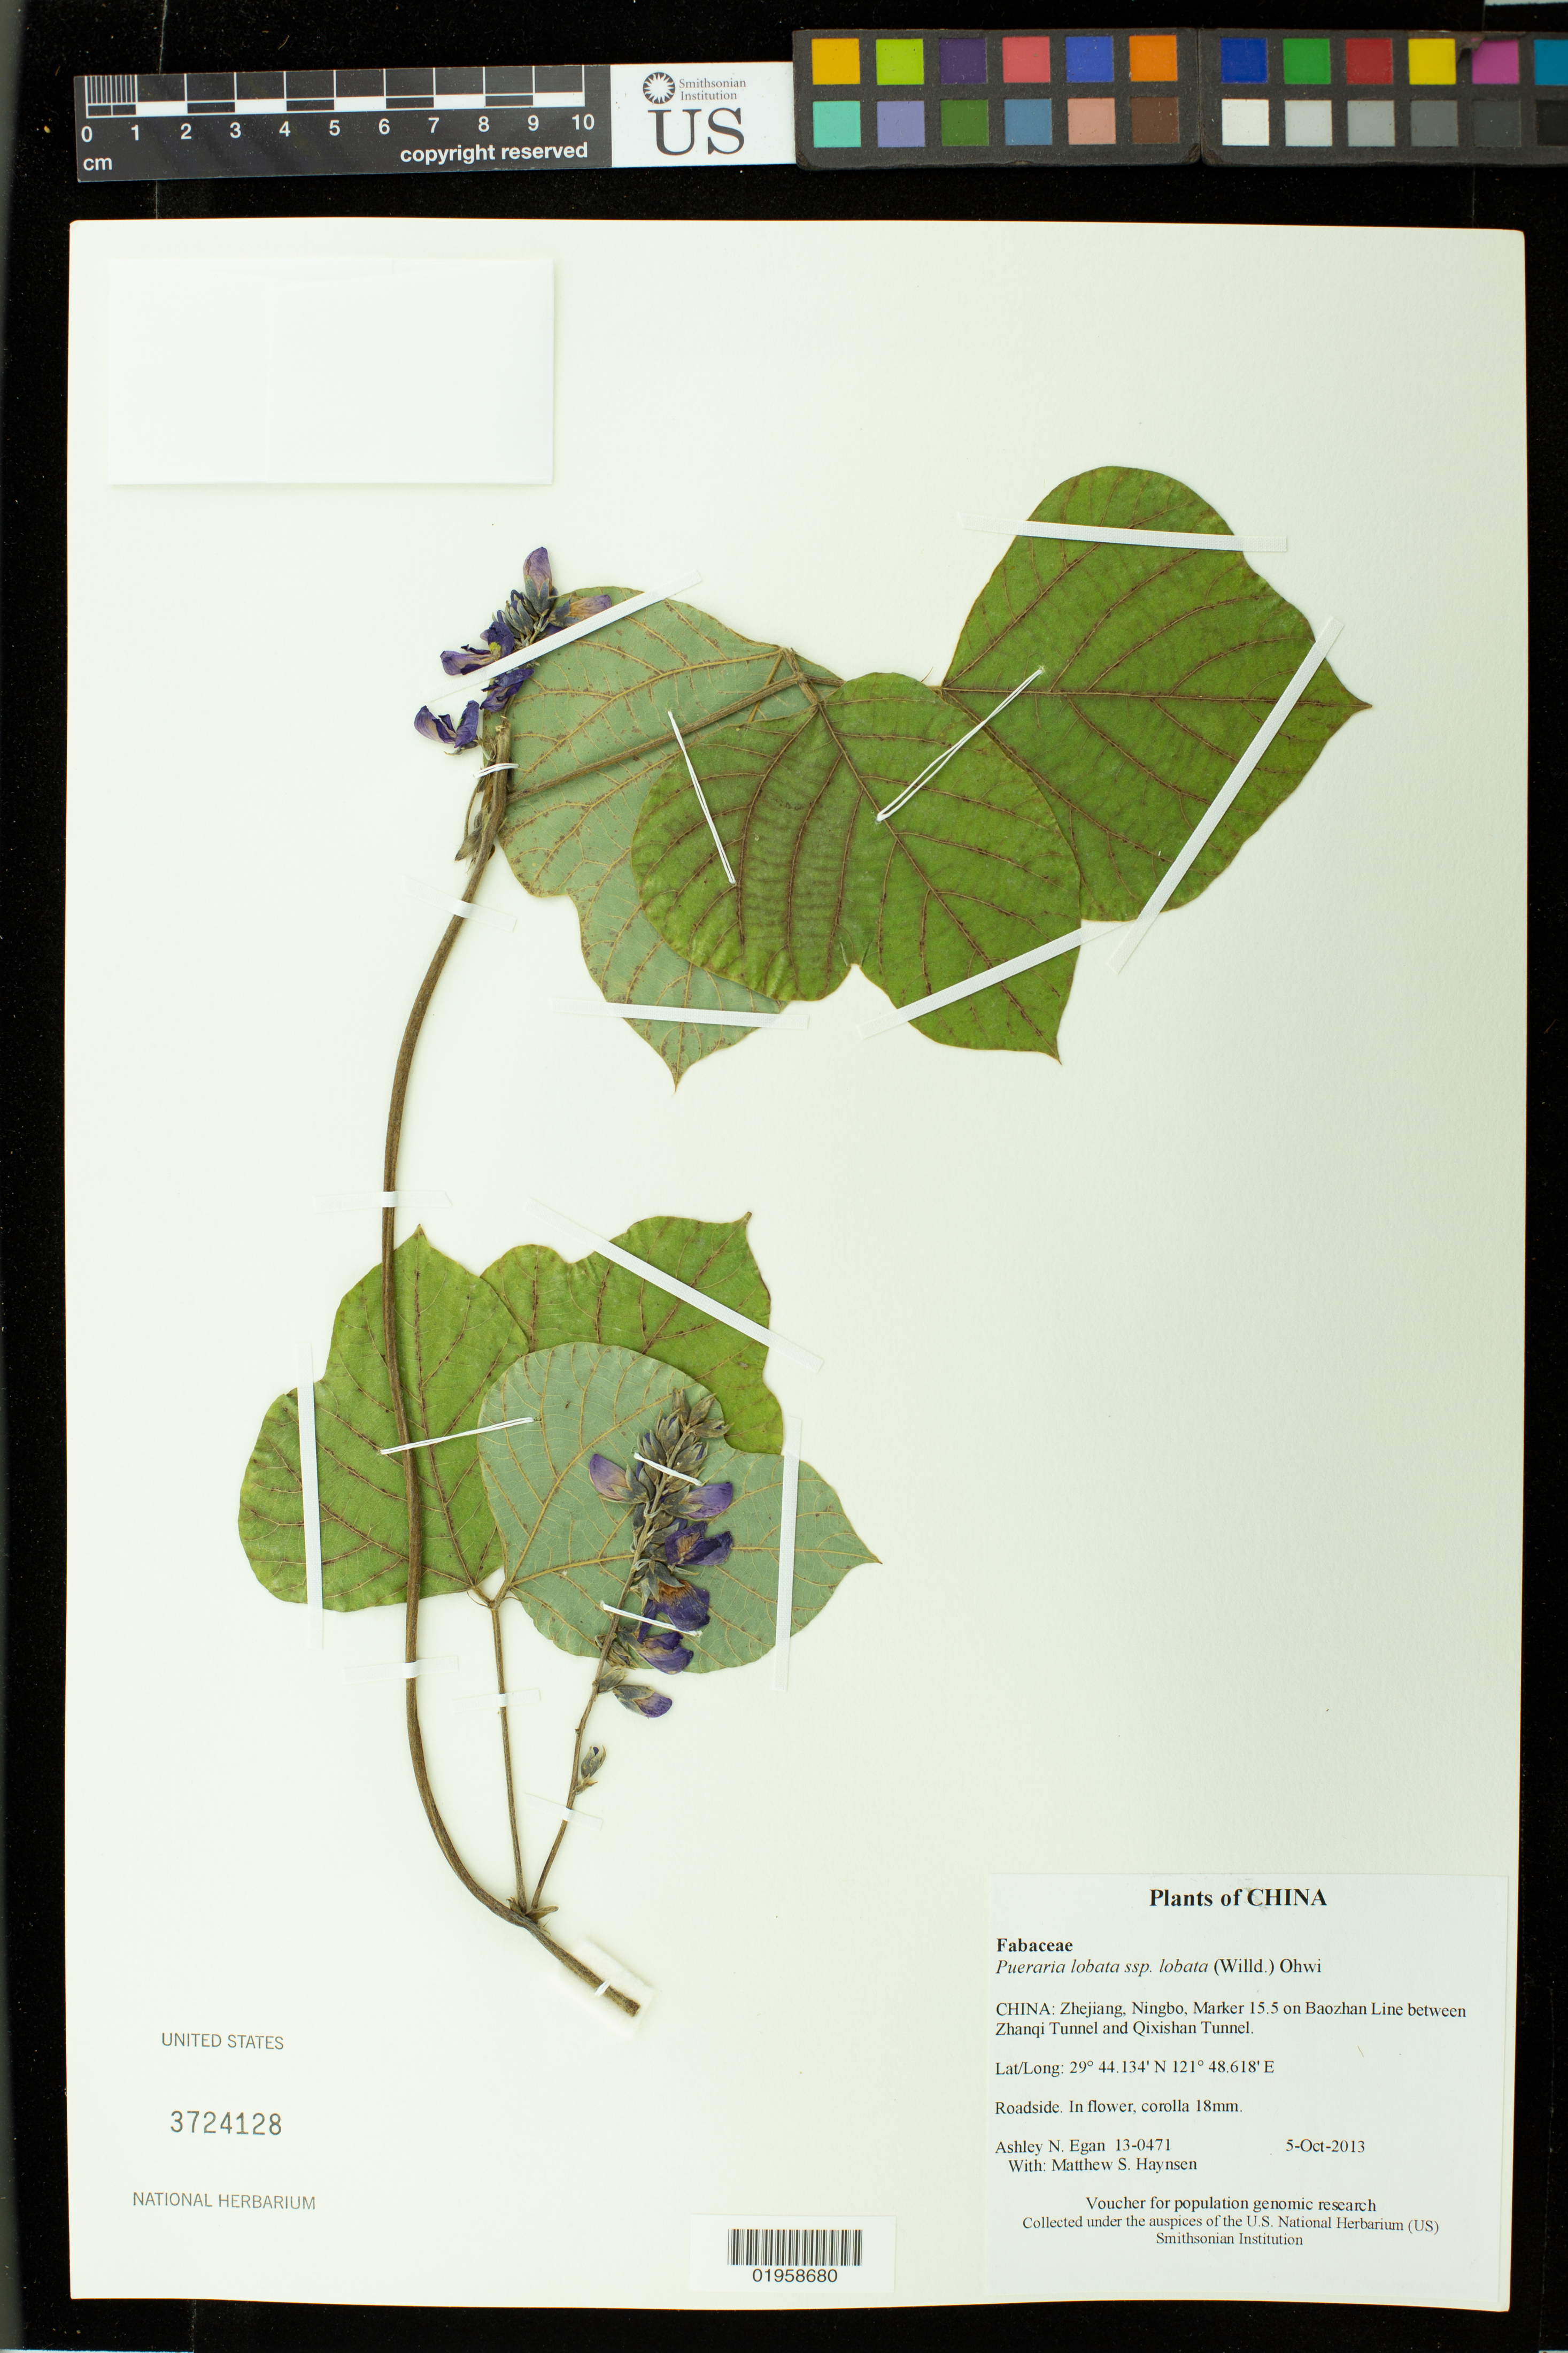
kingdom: Plantae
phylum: Tracheophyta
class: Magnoliopsida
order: Fabales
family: Fabaceae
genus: Pueraria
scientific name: Pueraria lobata subsp. lobata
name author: (Willd.) Ohwi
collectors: A. N. Egan & M. Hansen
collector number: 13-0471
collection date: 2013-10-05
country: China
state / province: Zhejiang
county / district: Ningbo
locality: Marker 15.5 on Baozhan Line between Zhanqi Tunnel and Qixishan Tunnel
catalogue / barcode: US 3724128